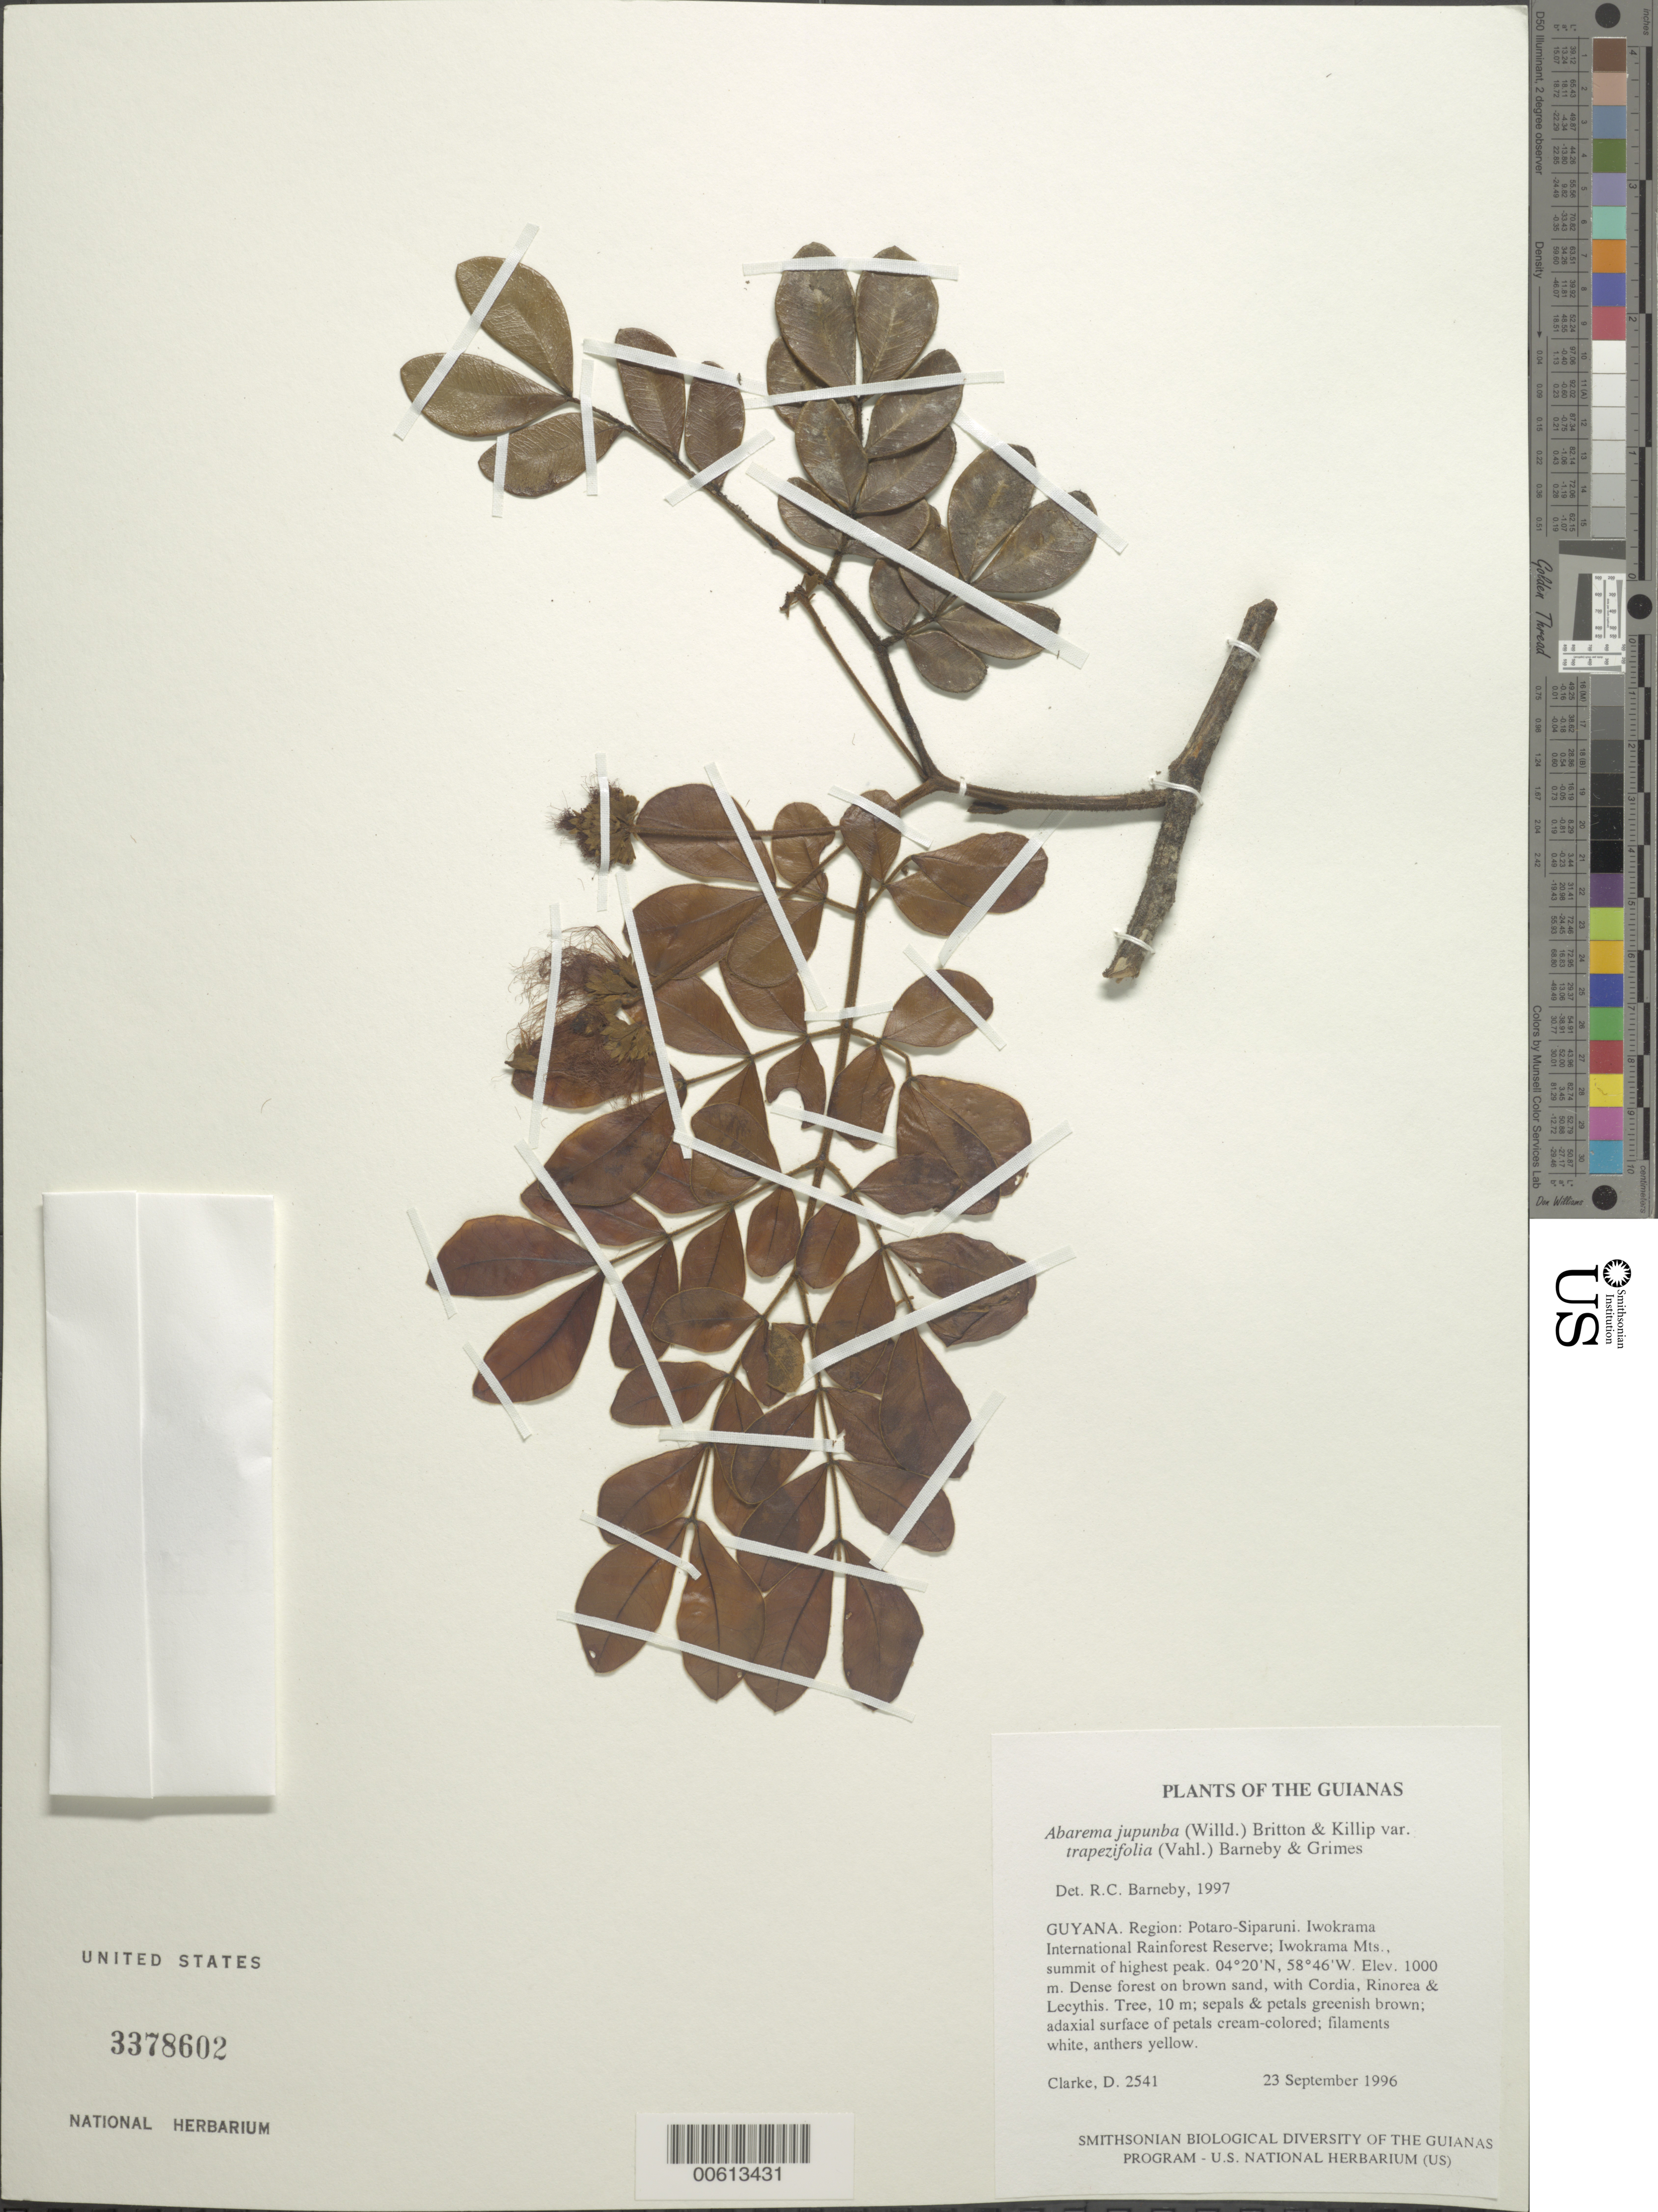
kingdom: Plantae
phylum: Tracheophyta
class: Magnoliopsida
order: Fabales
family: Fabaceae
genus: Jupunba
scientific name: Jupunba trapezifolia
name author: (Vahl) Moldenke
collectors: H. D. Clarke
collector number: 2541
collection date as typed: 23 September 1996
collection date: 1996-09-23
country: Guyana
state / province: Potaro-Siparuni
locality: Iwokrama International Rainforest Reserve; Iwokrama Mts., summit of highest peak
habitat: Dense forest on brown sand, with Cordia, Rinorea & Lecythis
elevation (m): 1000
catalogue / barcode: US 3378602